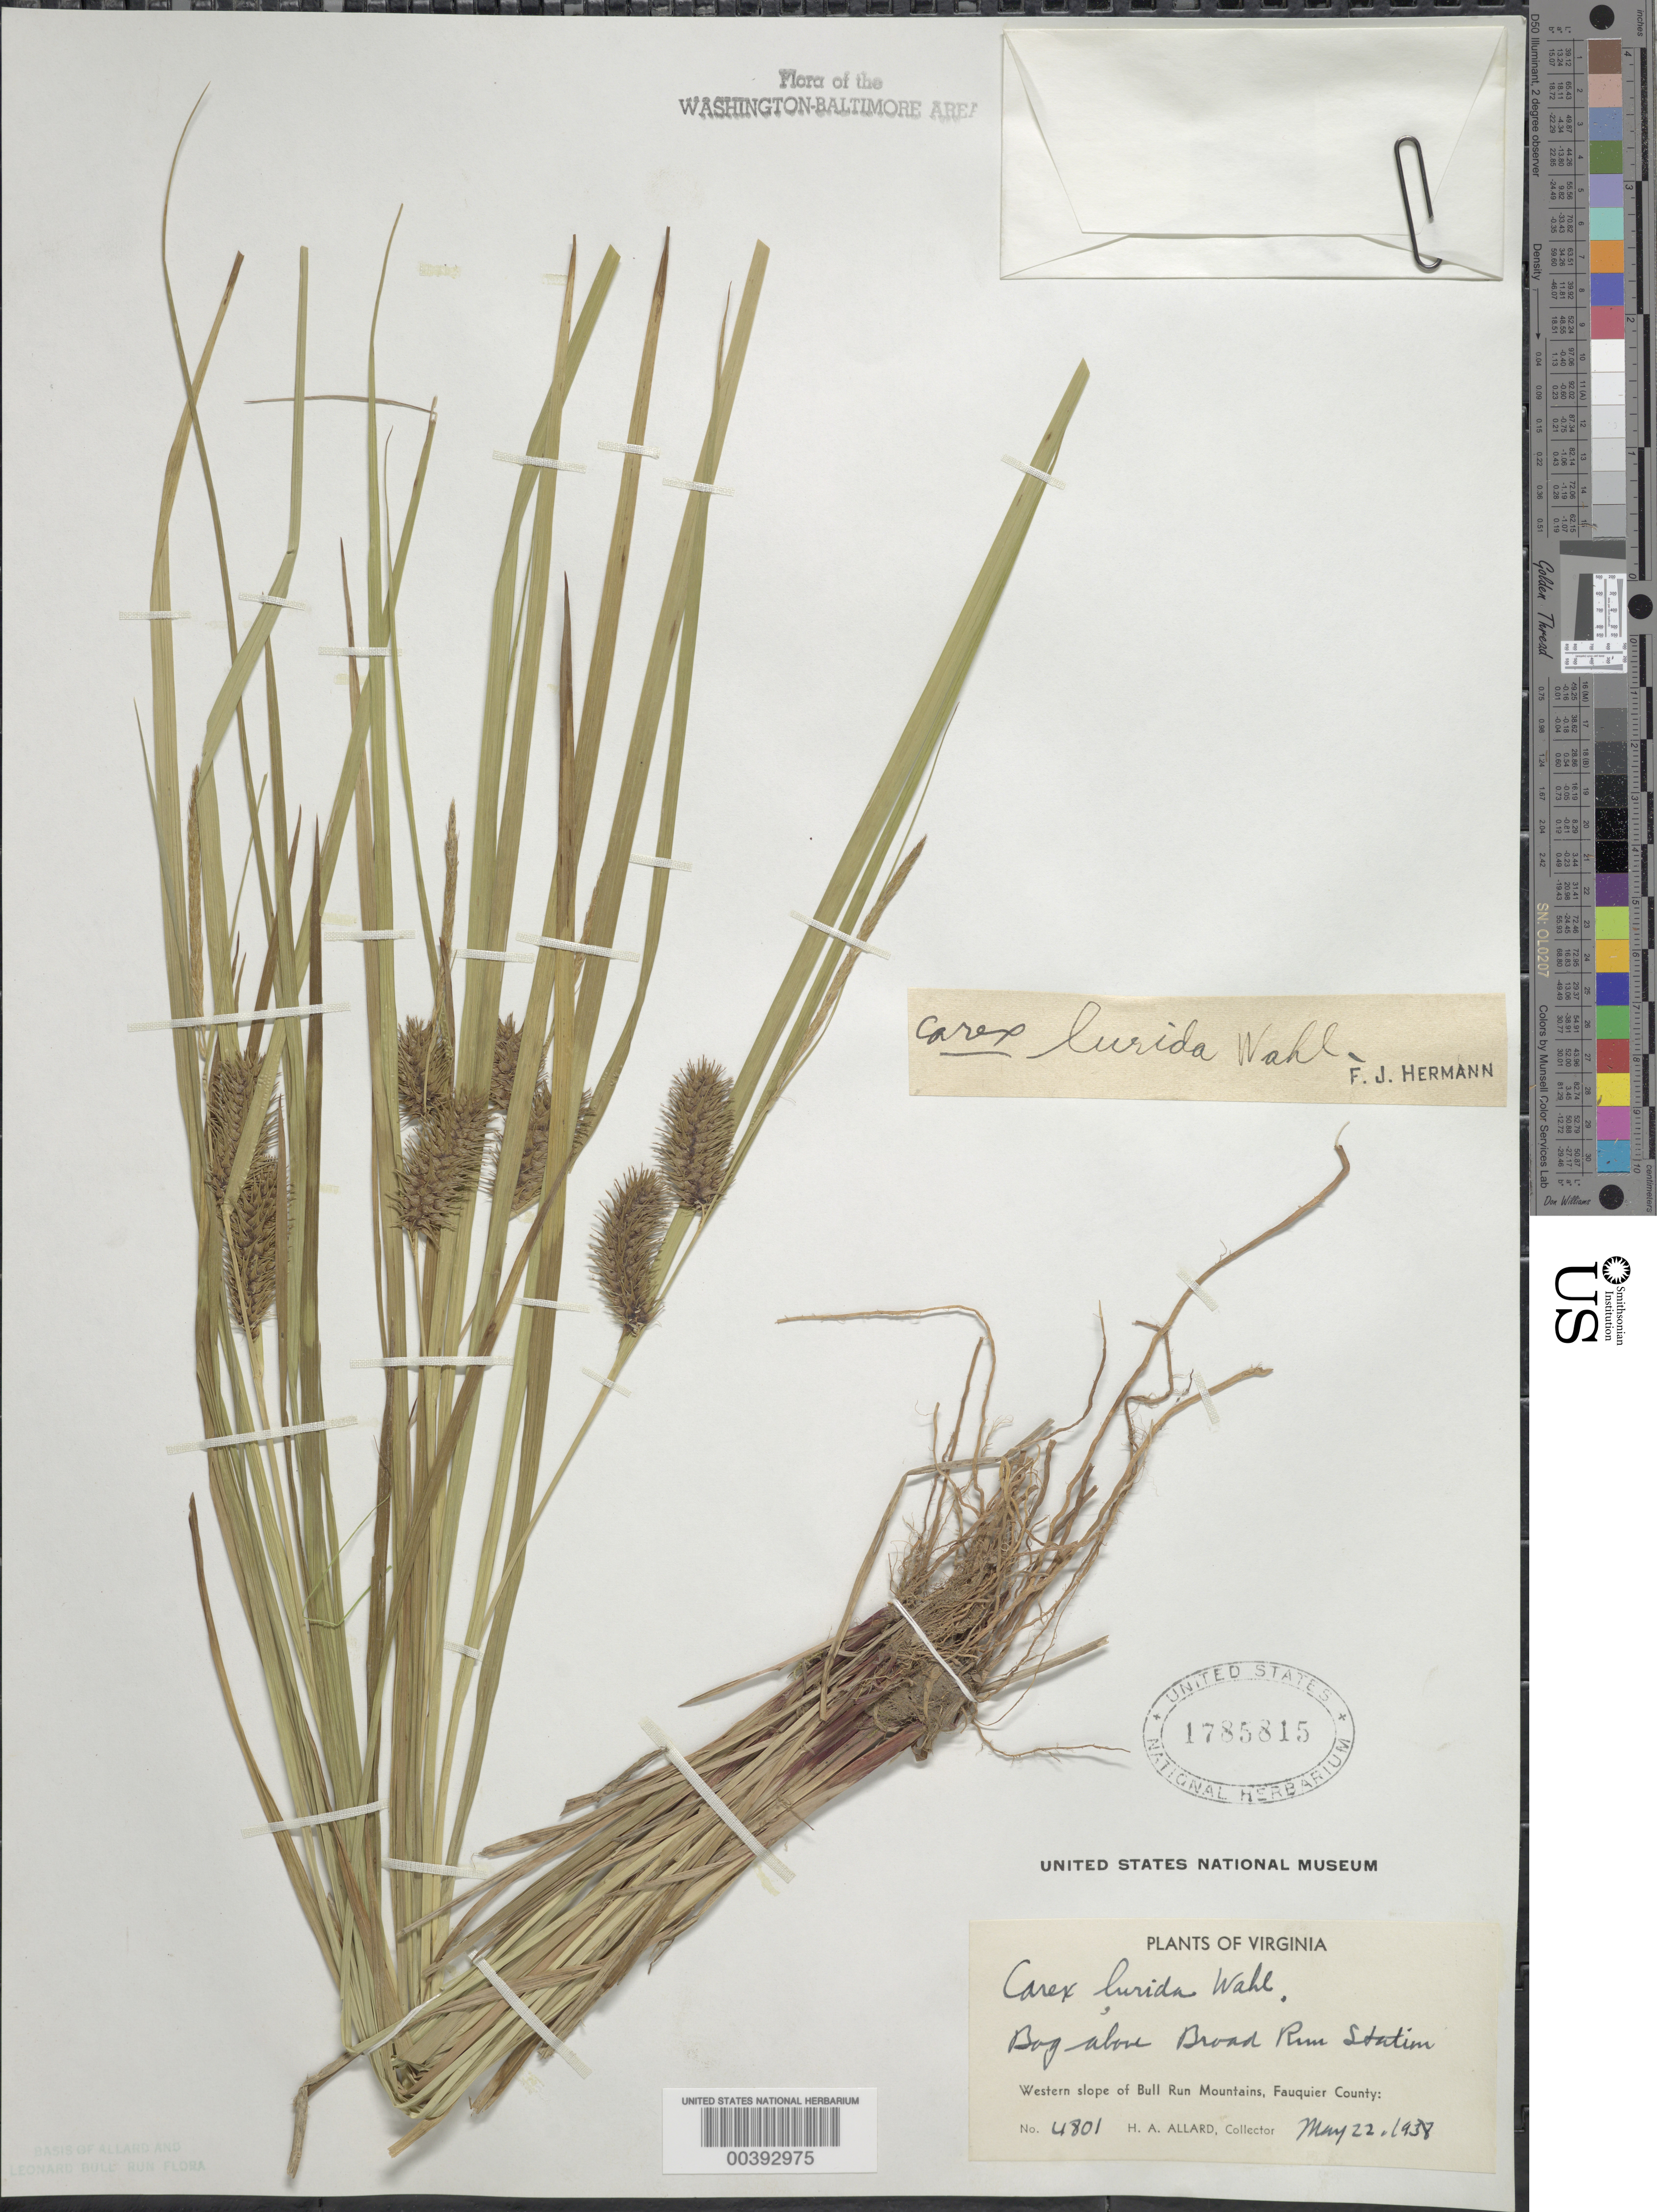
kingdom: Plantae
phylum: Tracheophyta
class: Liliopsida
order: Poales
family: Cyperaceae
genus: Carex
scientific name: Carex lurida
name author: Wahlenb.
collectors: H. A. Allard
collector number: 4801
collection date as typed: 22 May 1938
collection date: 1938-05-22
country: United States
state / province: Virginia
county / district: Fauquier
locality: Above Broad Run Station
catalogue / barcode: US 1785815